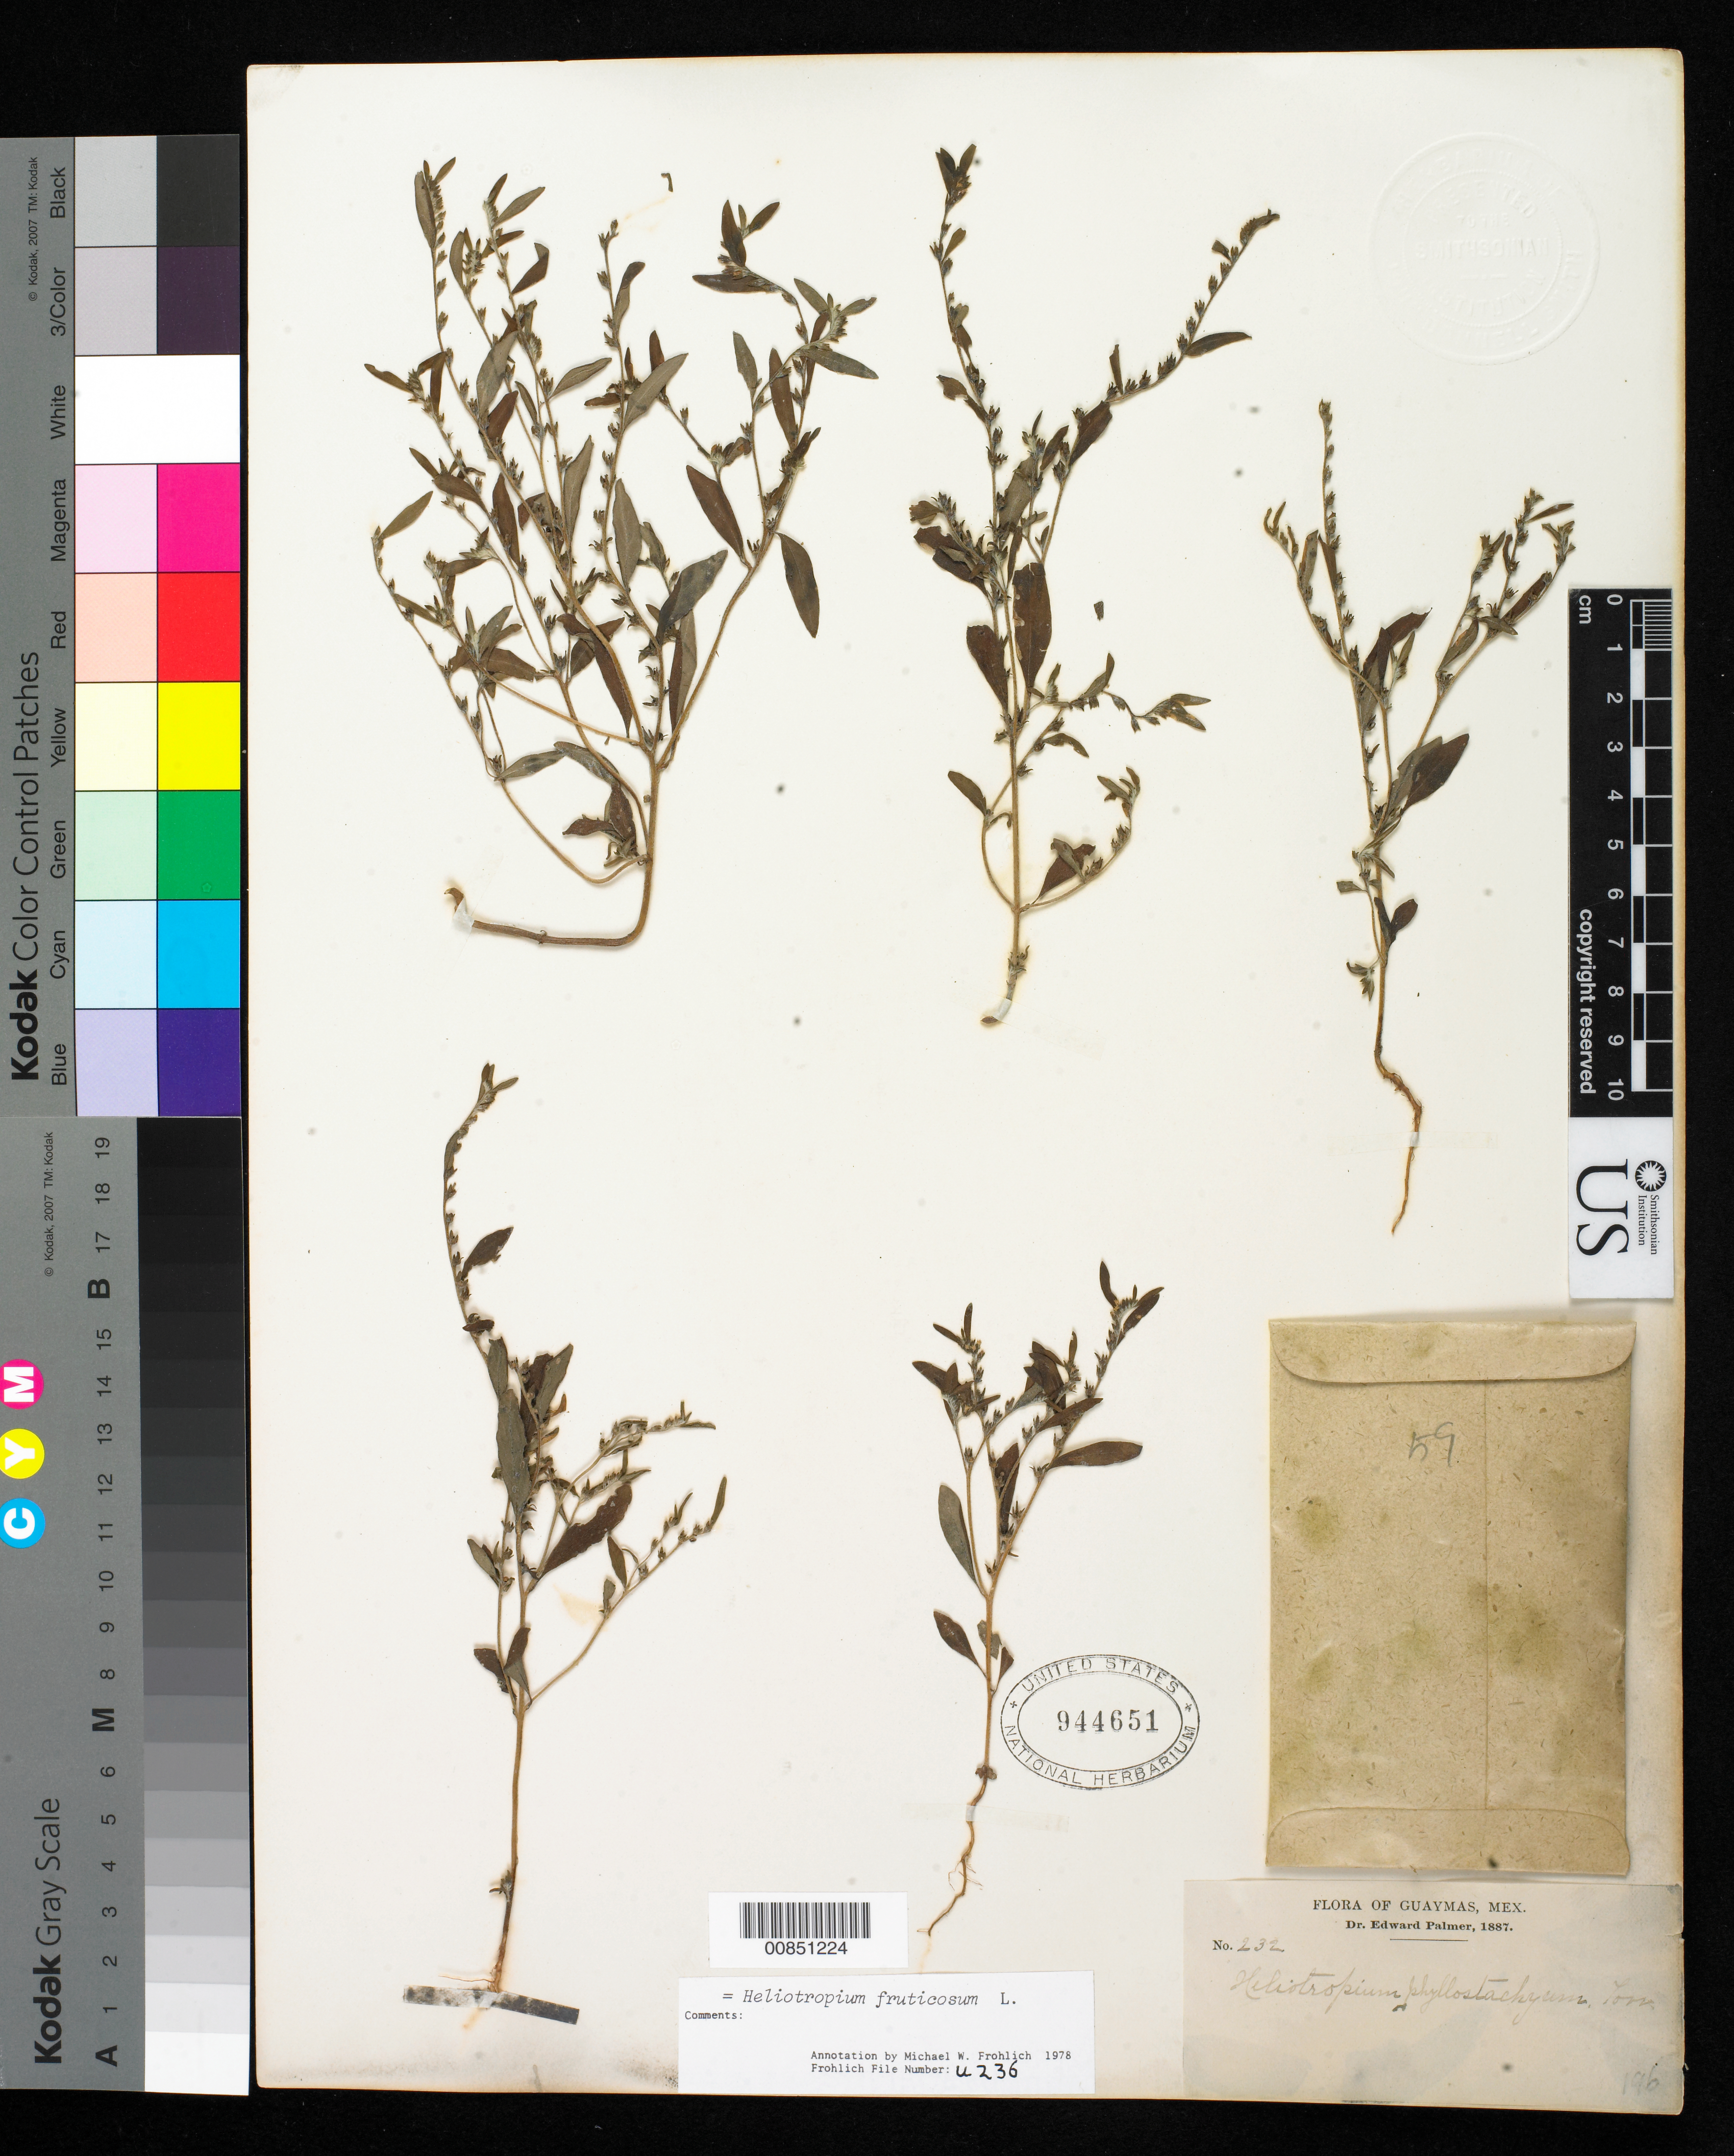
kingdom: Plantae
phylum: Tracheophyta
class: Magnoliopsida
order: Boraginales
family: Heliotropiaceae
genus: Euploca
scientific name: Euploca fruticosa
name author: (L.) J.I.M. Melo & Semir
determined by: Feuillet, C.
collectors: E. Palmer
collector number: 232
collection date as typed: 1887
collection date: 1887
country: Mexico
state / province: Sonora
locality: Guaymas, Sonora.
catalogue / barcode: US 944651